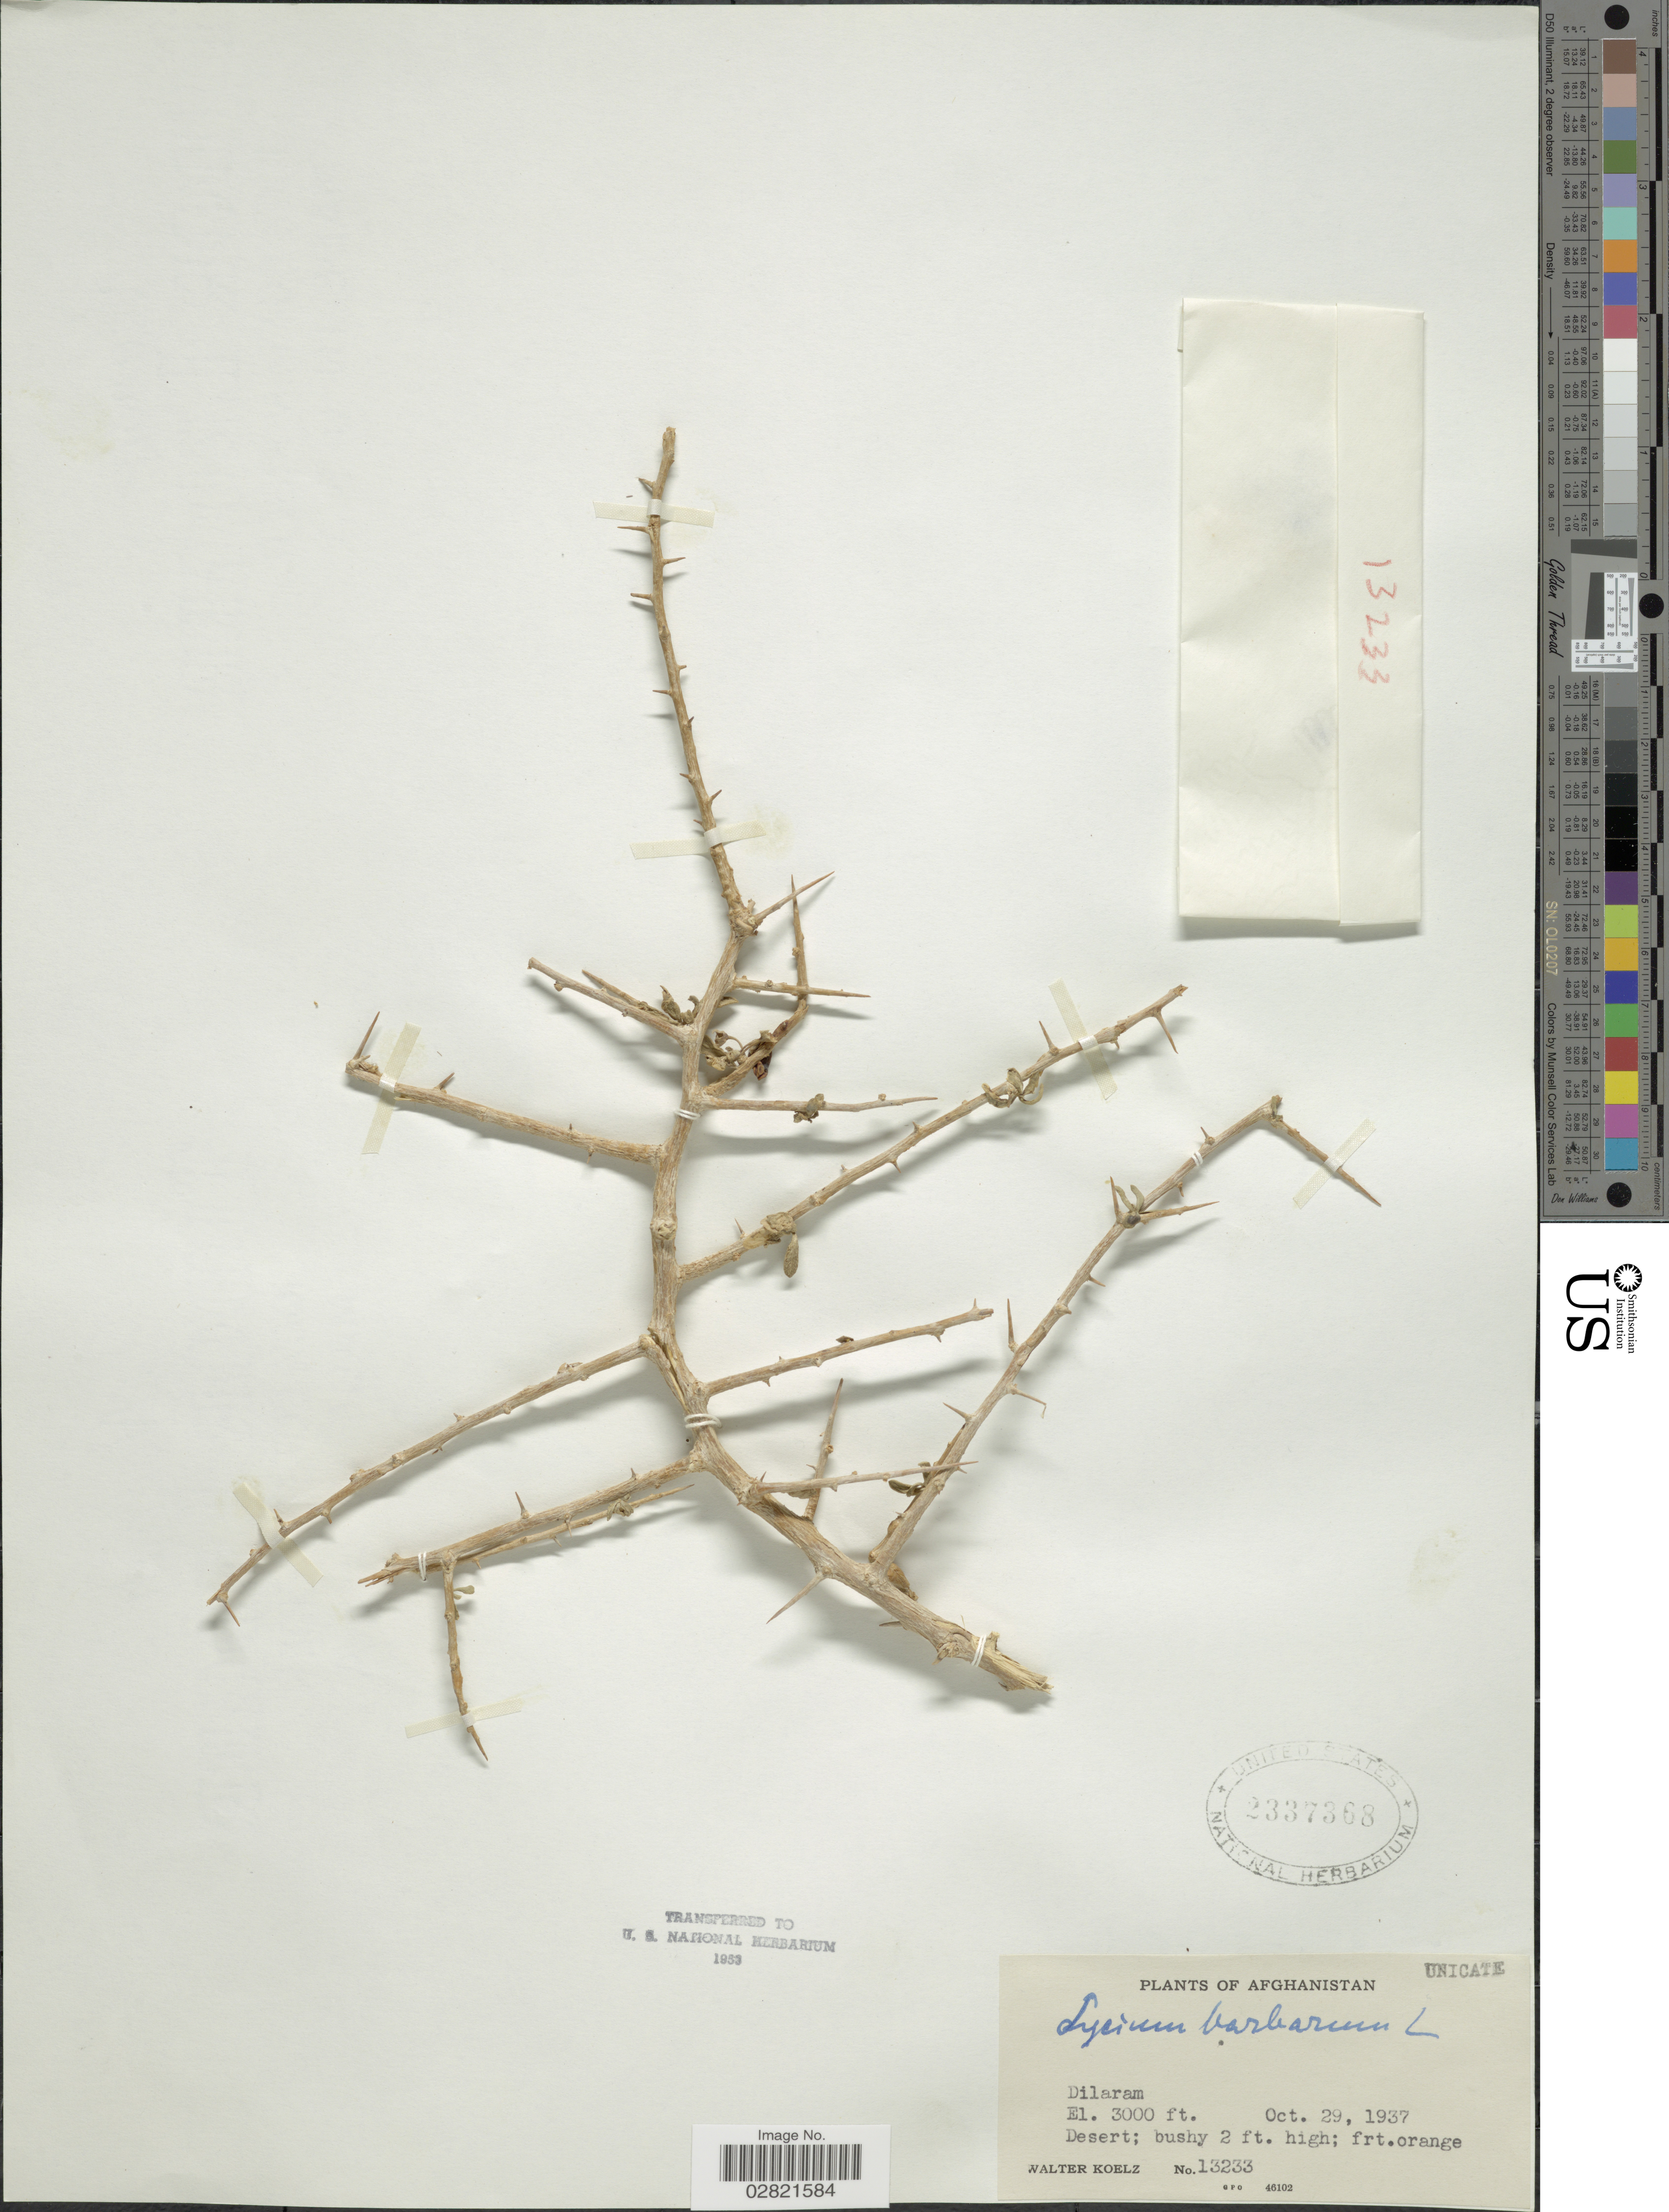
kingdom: Plantae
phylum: Tracheophyta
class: Magnoliopsida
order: Solanales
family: Solanaceae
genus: Lycium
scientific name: Lycium barbarum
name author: L.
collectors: W. N. Koelz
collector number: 13233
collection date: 1937-10-29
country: Afghanistan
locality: Dilaram.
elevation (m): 914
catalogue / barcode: US 2337368